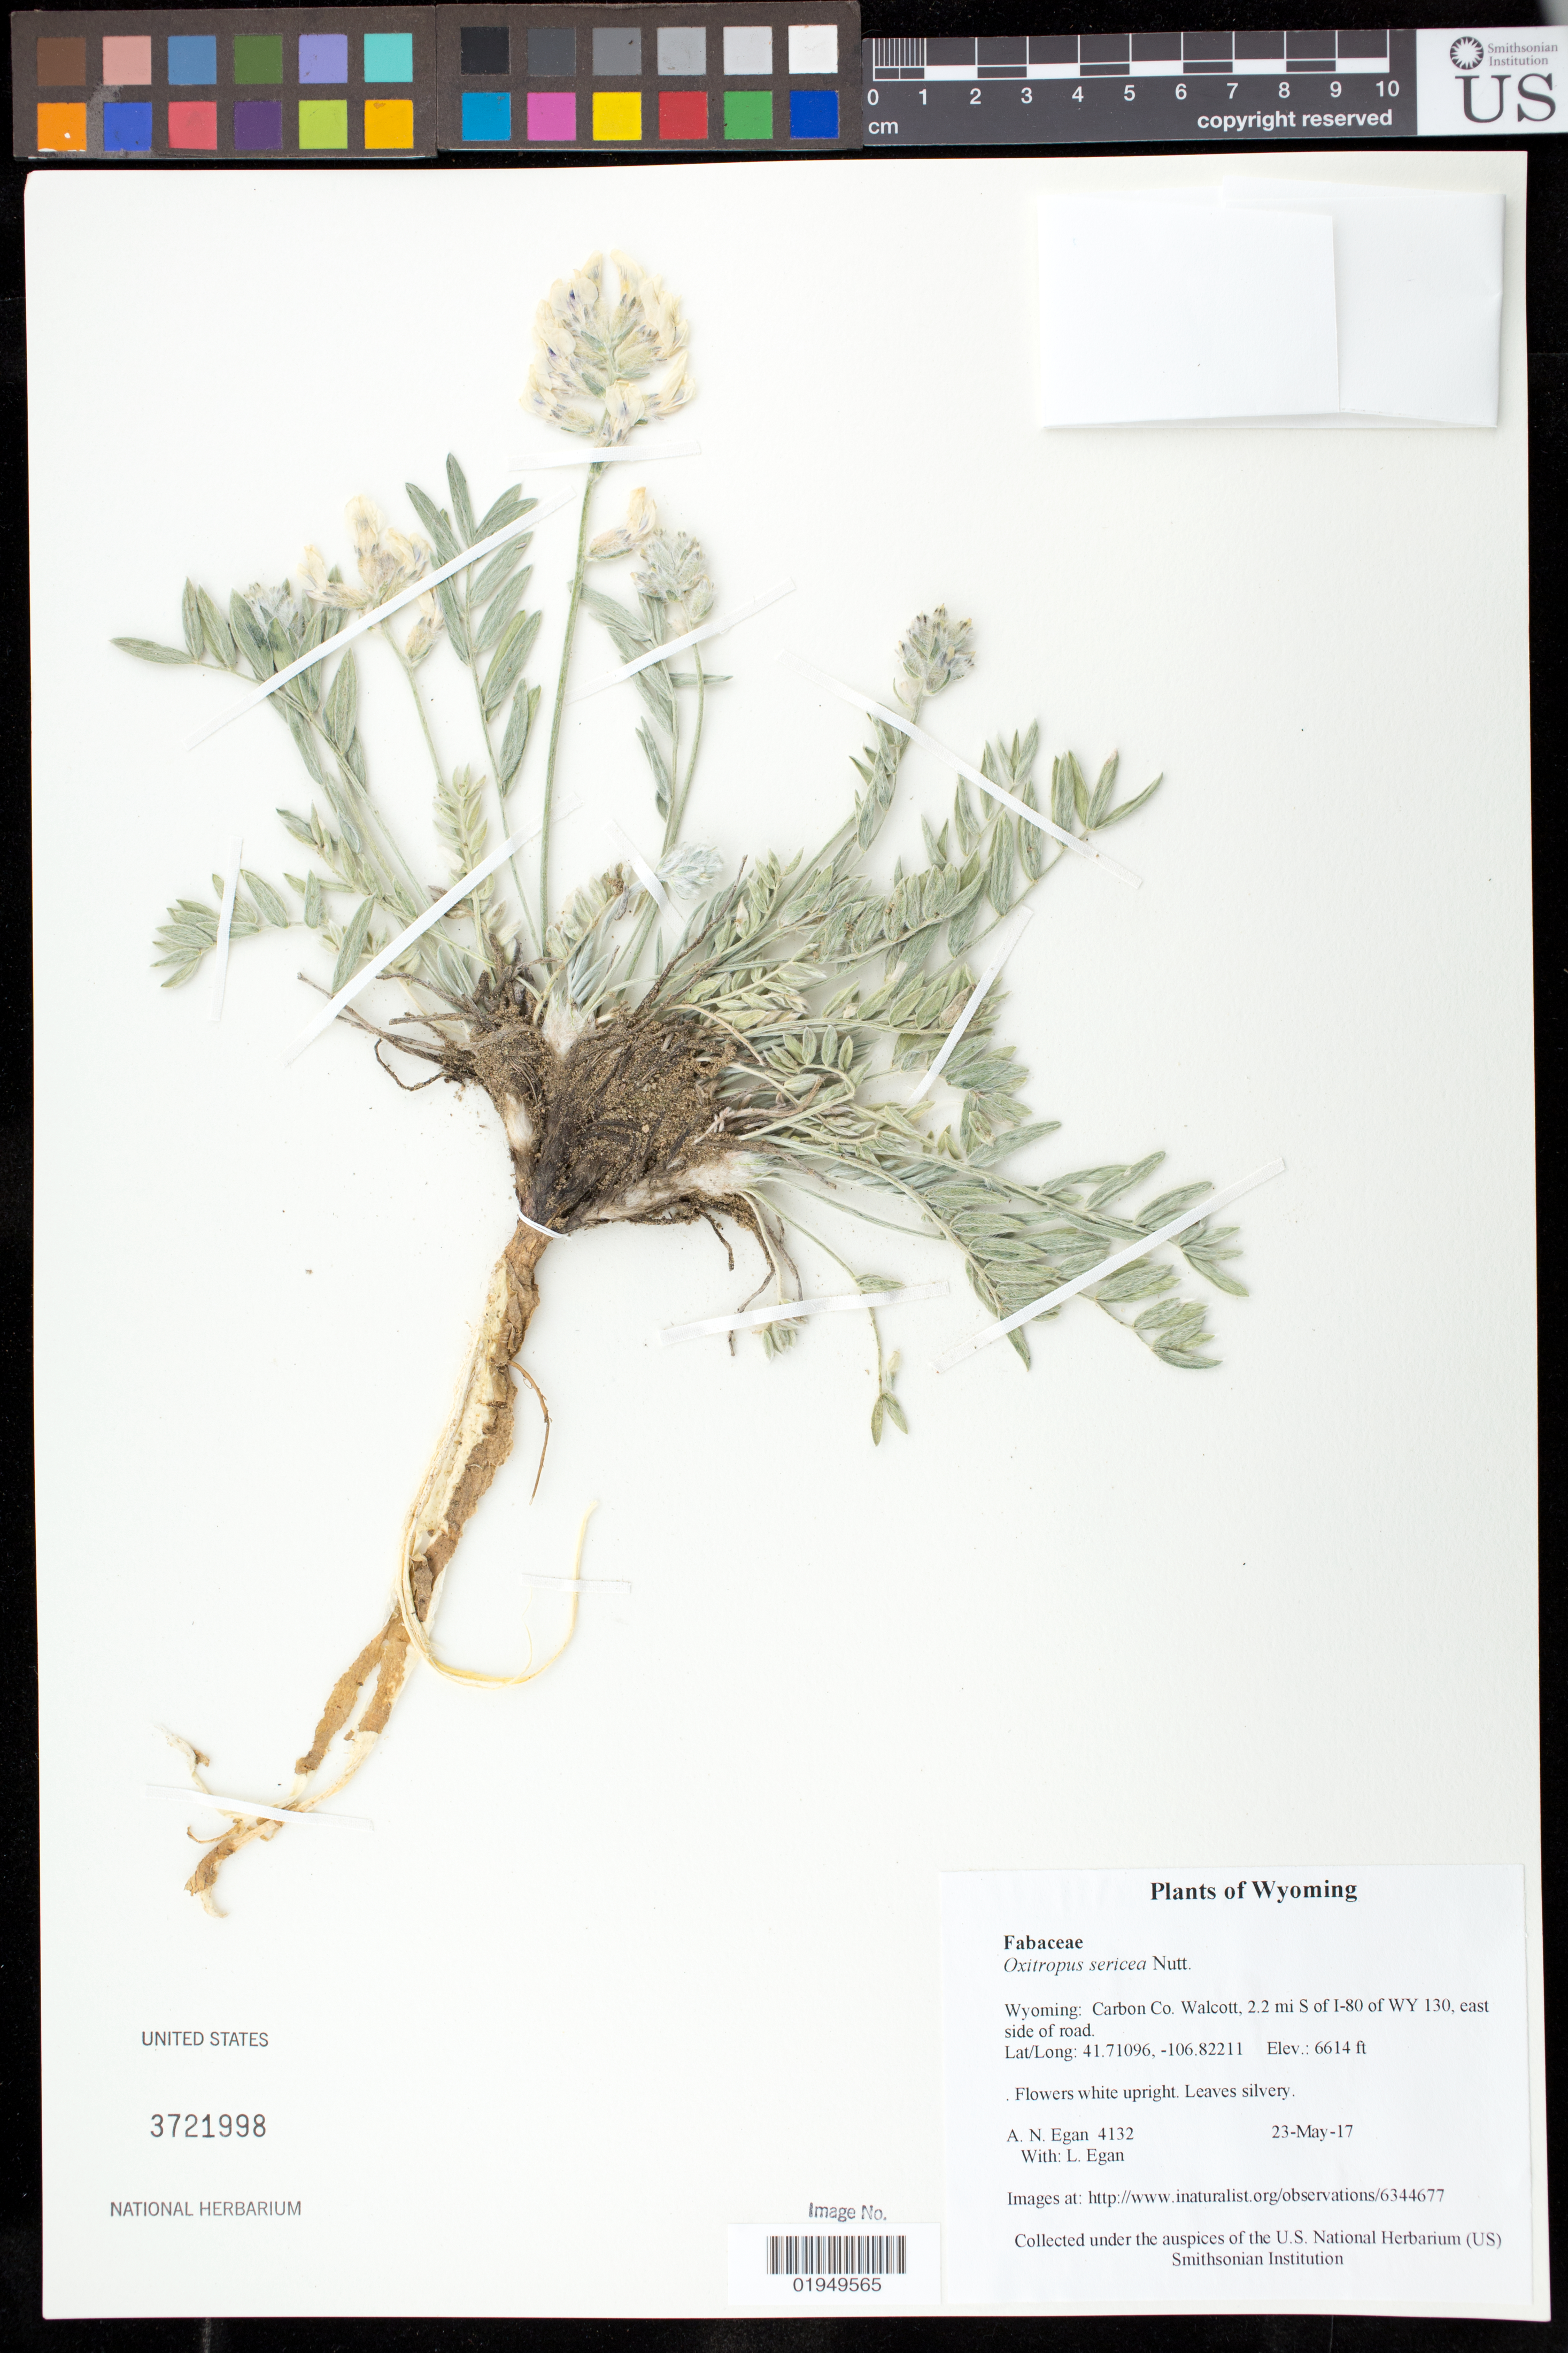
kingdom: Plantae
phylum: Tracheophyta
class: Magnoliopsida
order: Fabales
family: Fabaceae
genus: Oxytropis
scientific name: Oxytropis sericea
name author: Nutt.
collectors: A. N. Egan & L. Egan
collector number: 4132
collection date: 2017-05-23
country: United States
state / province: Wyoming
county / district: Carbon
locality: Walcott, 2.2 mi S of I-80 of WY 130, east side of road.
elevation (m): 2016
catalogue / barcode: US 3721998